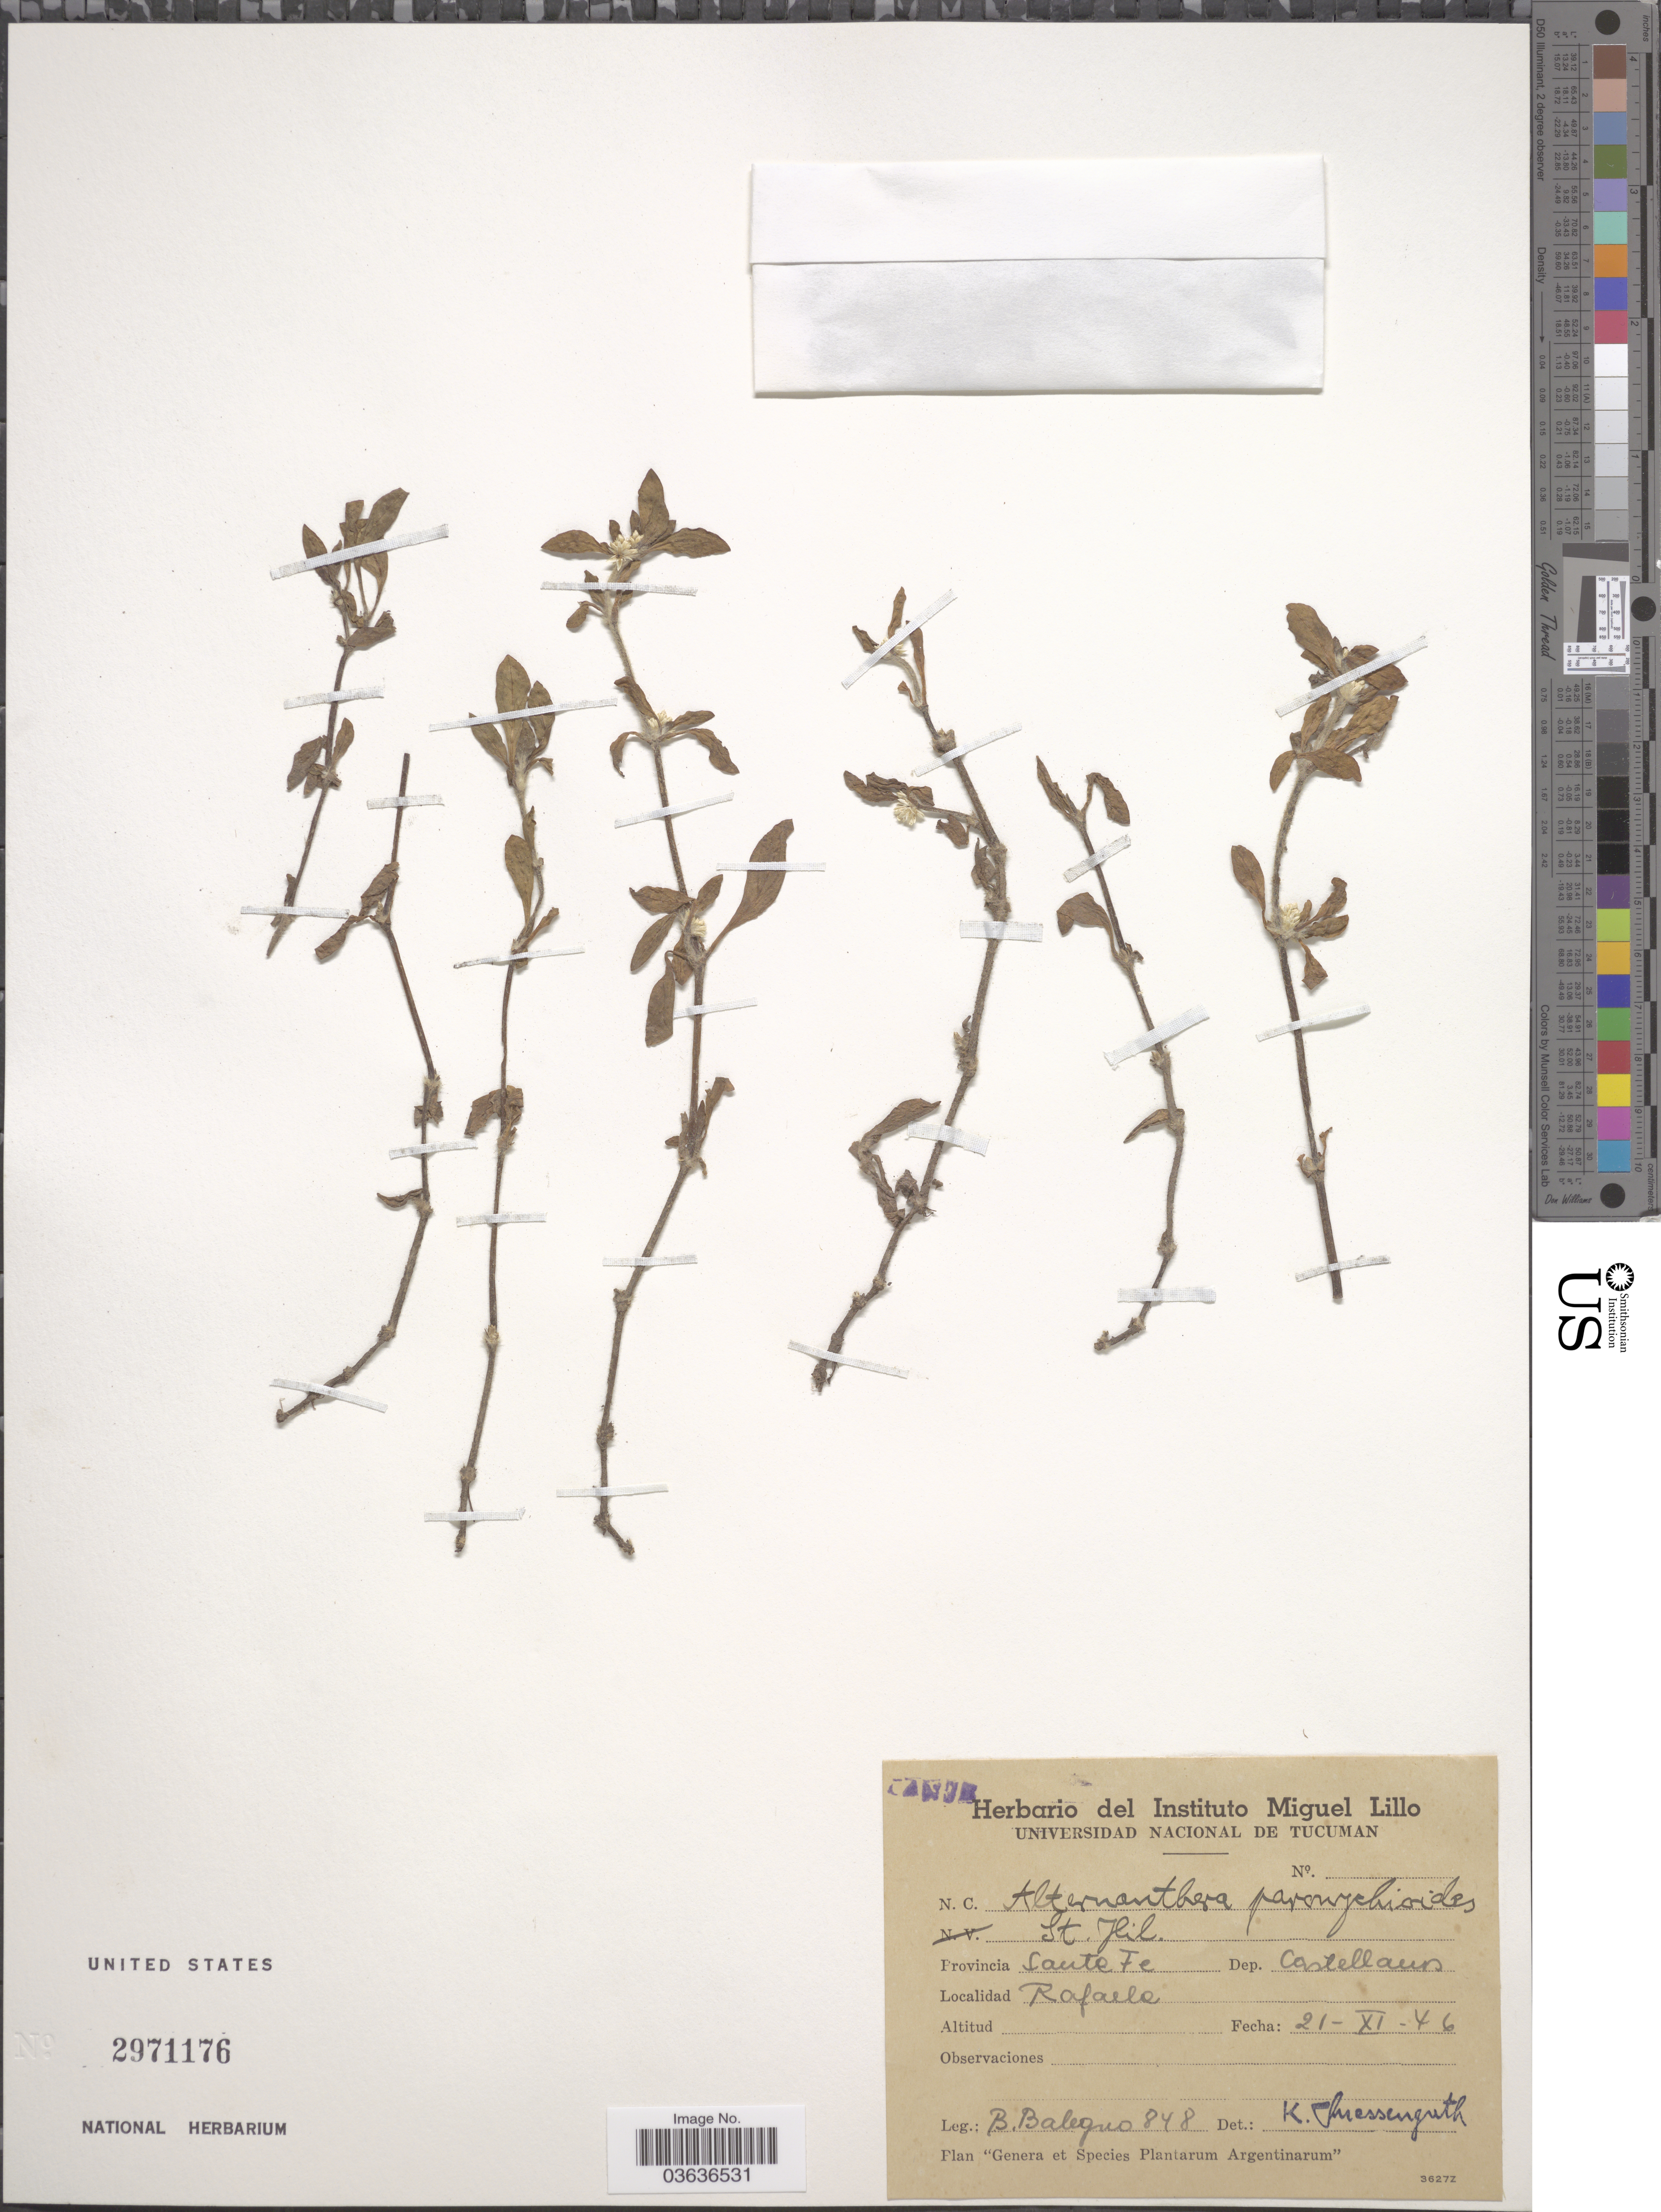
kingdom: Plantae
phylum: Tracheophyta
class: Magnoliopsida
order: Caryophyllales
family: Amaranthaceae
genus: Alternanthera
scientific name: Alternanthera polygonoides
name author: (L.) R. Br. ex Sweet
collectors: B. Balegno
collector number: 848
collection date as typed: Transcribed d/m/y: 21/11/46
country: Argentina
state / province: Santa Fe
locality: Dep. Castellanos. Rafaela.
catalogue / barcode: US 2971176